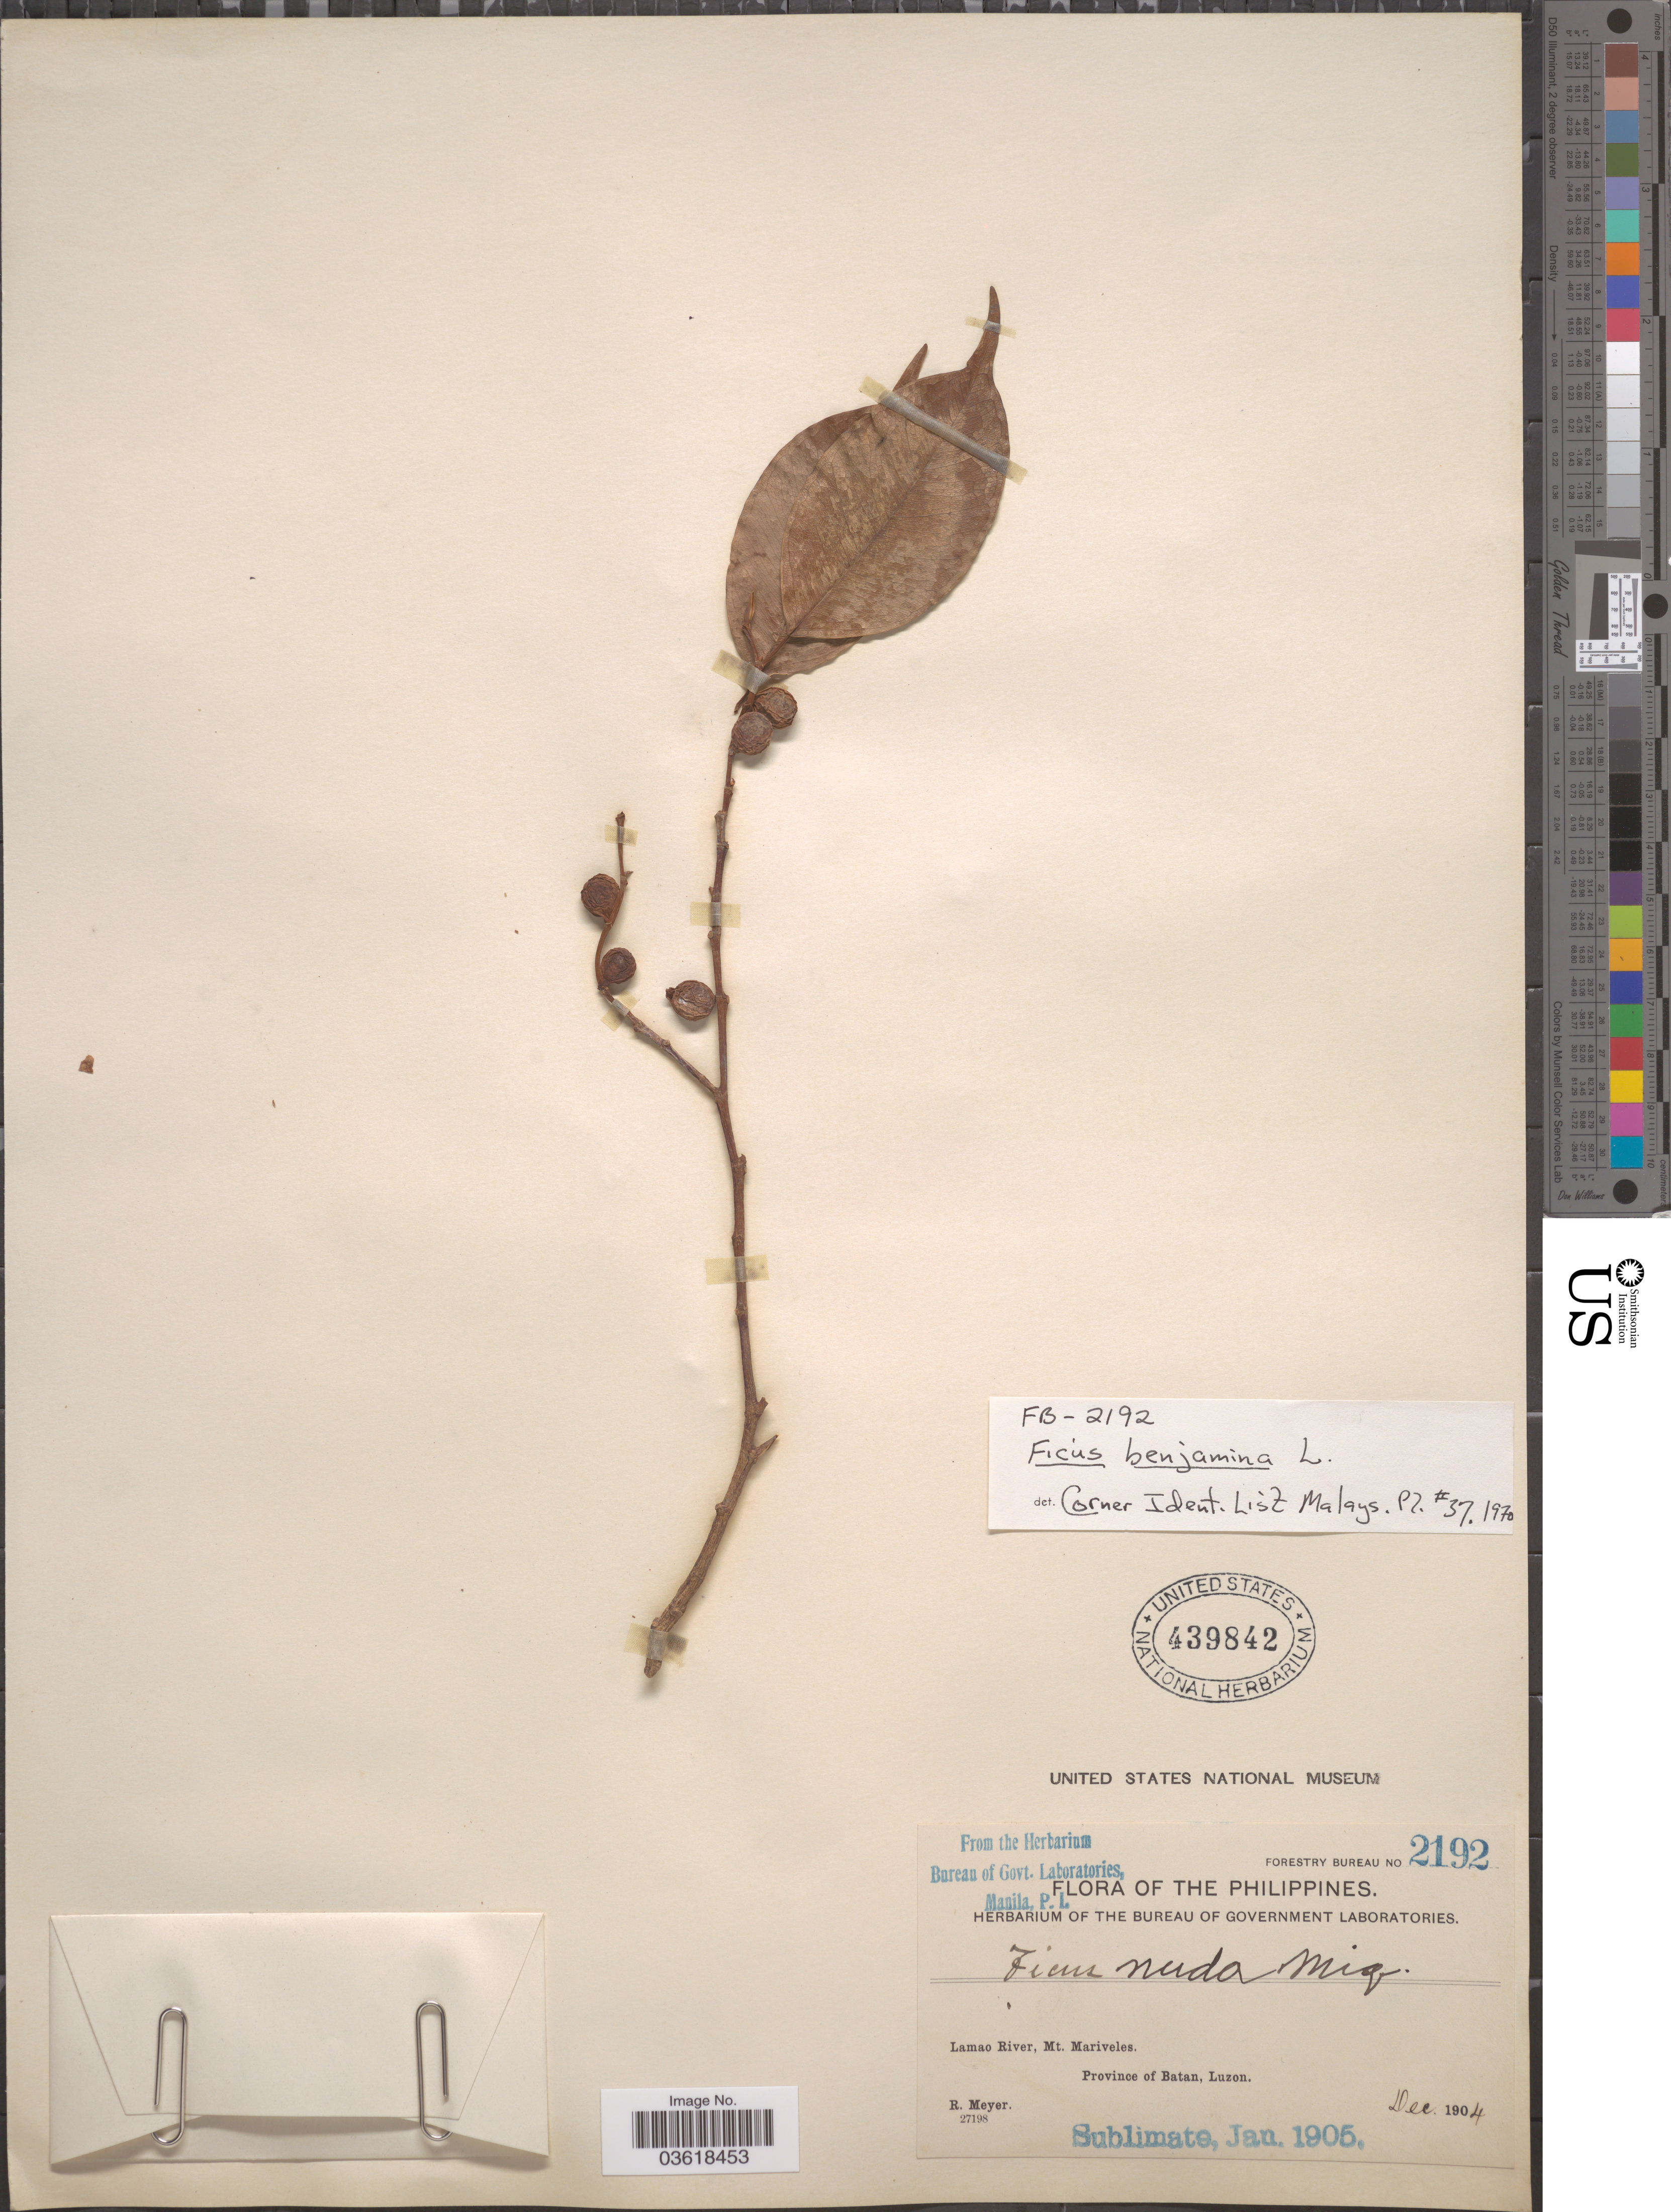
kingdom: Plantae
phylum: Tracheophyta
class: Magnoliopsida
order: Rosales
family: Moraceae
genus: Ficus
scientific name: Ficus benjamina var. nuda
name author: (Miq.) Barrett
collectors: R. Meyer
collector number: Forestry Bureau 2192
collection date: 1904-12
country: Philippines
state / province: Cagayan Valley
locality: Lamao River, Mt. Mariveles. Province of Batan, Luzon.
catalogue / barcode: US 439842